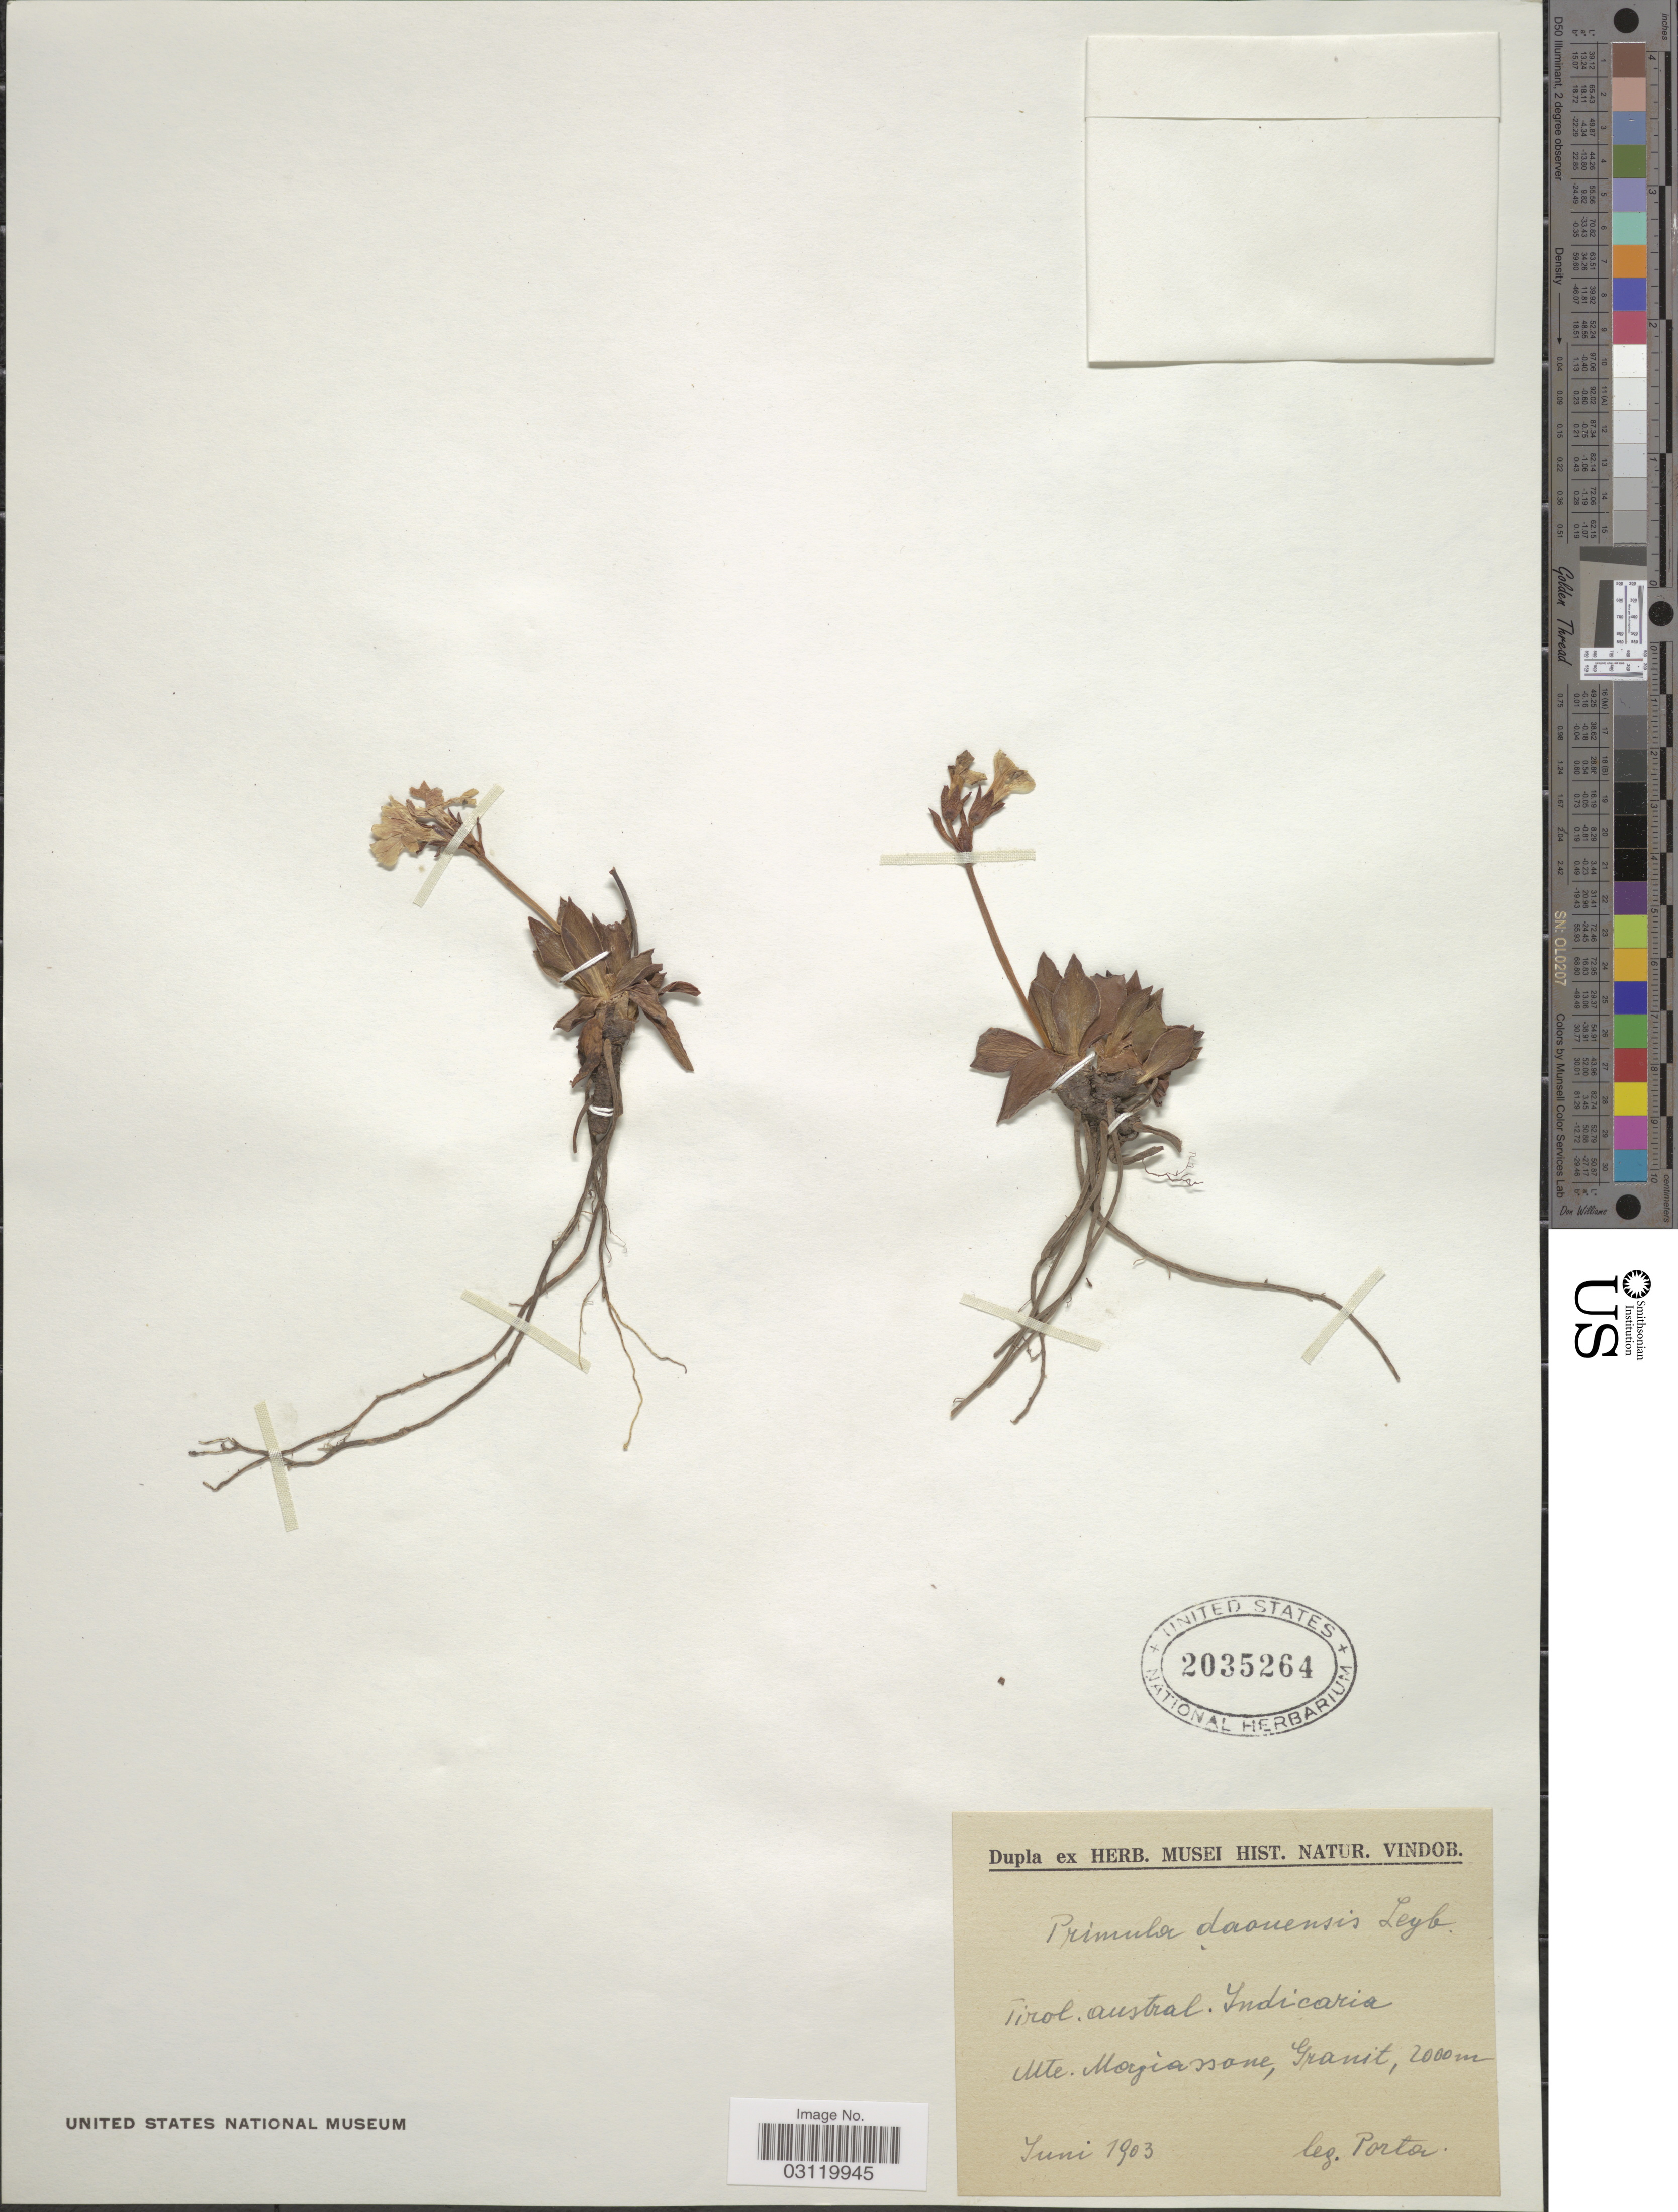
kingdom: Plantae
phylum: Tracheophyta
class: Magnoliopsida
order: Ericales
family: Primulaceae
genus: Primula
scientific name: Primula daonensis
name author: (Leyb.) Leyb.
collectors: -- Porta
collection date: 1903-06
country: Austria / Italy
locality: Tirol. austral. Indicaria Mte. Magiassane. [interpreted]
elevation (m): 2000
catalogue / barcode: US 2035264